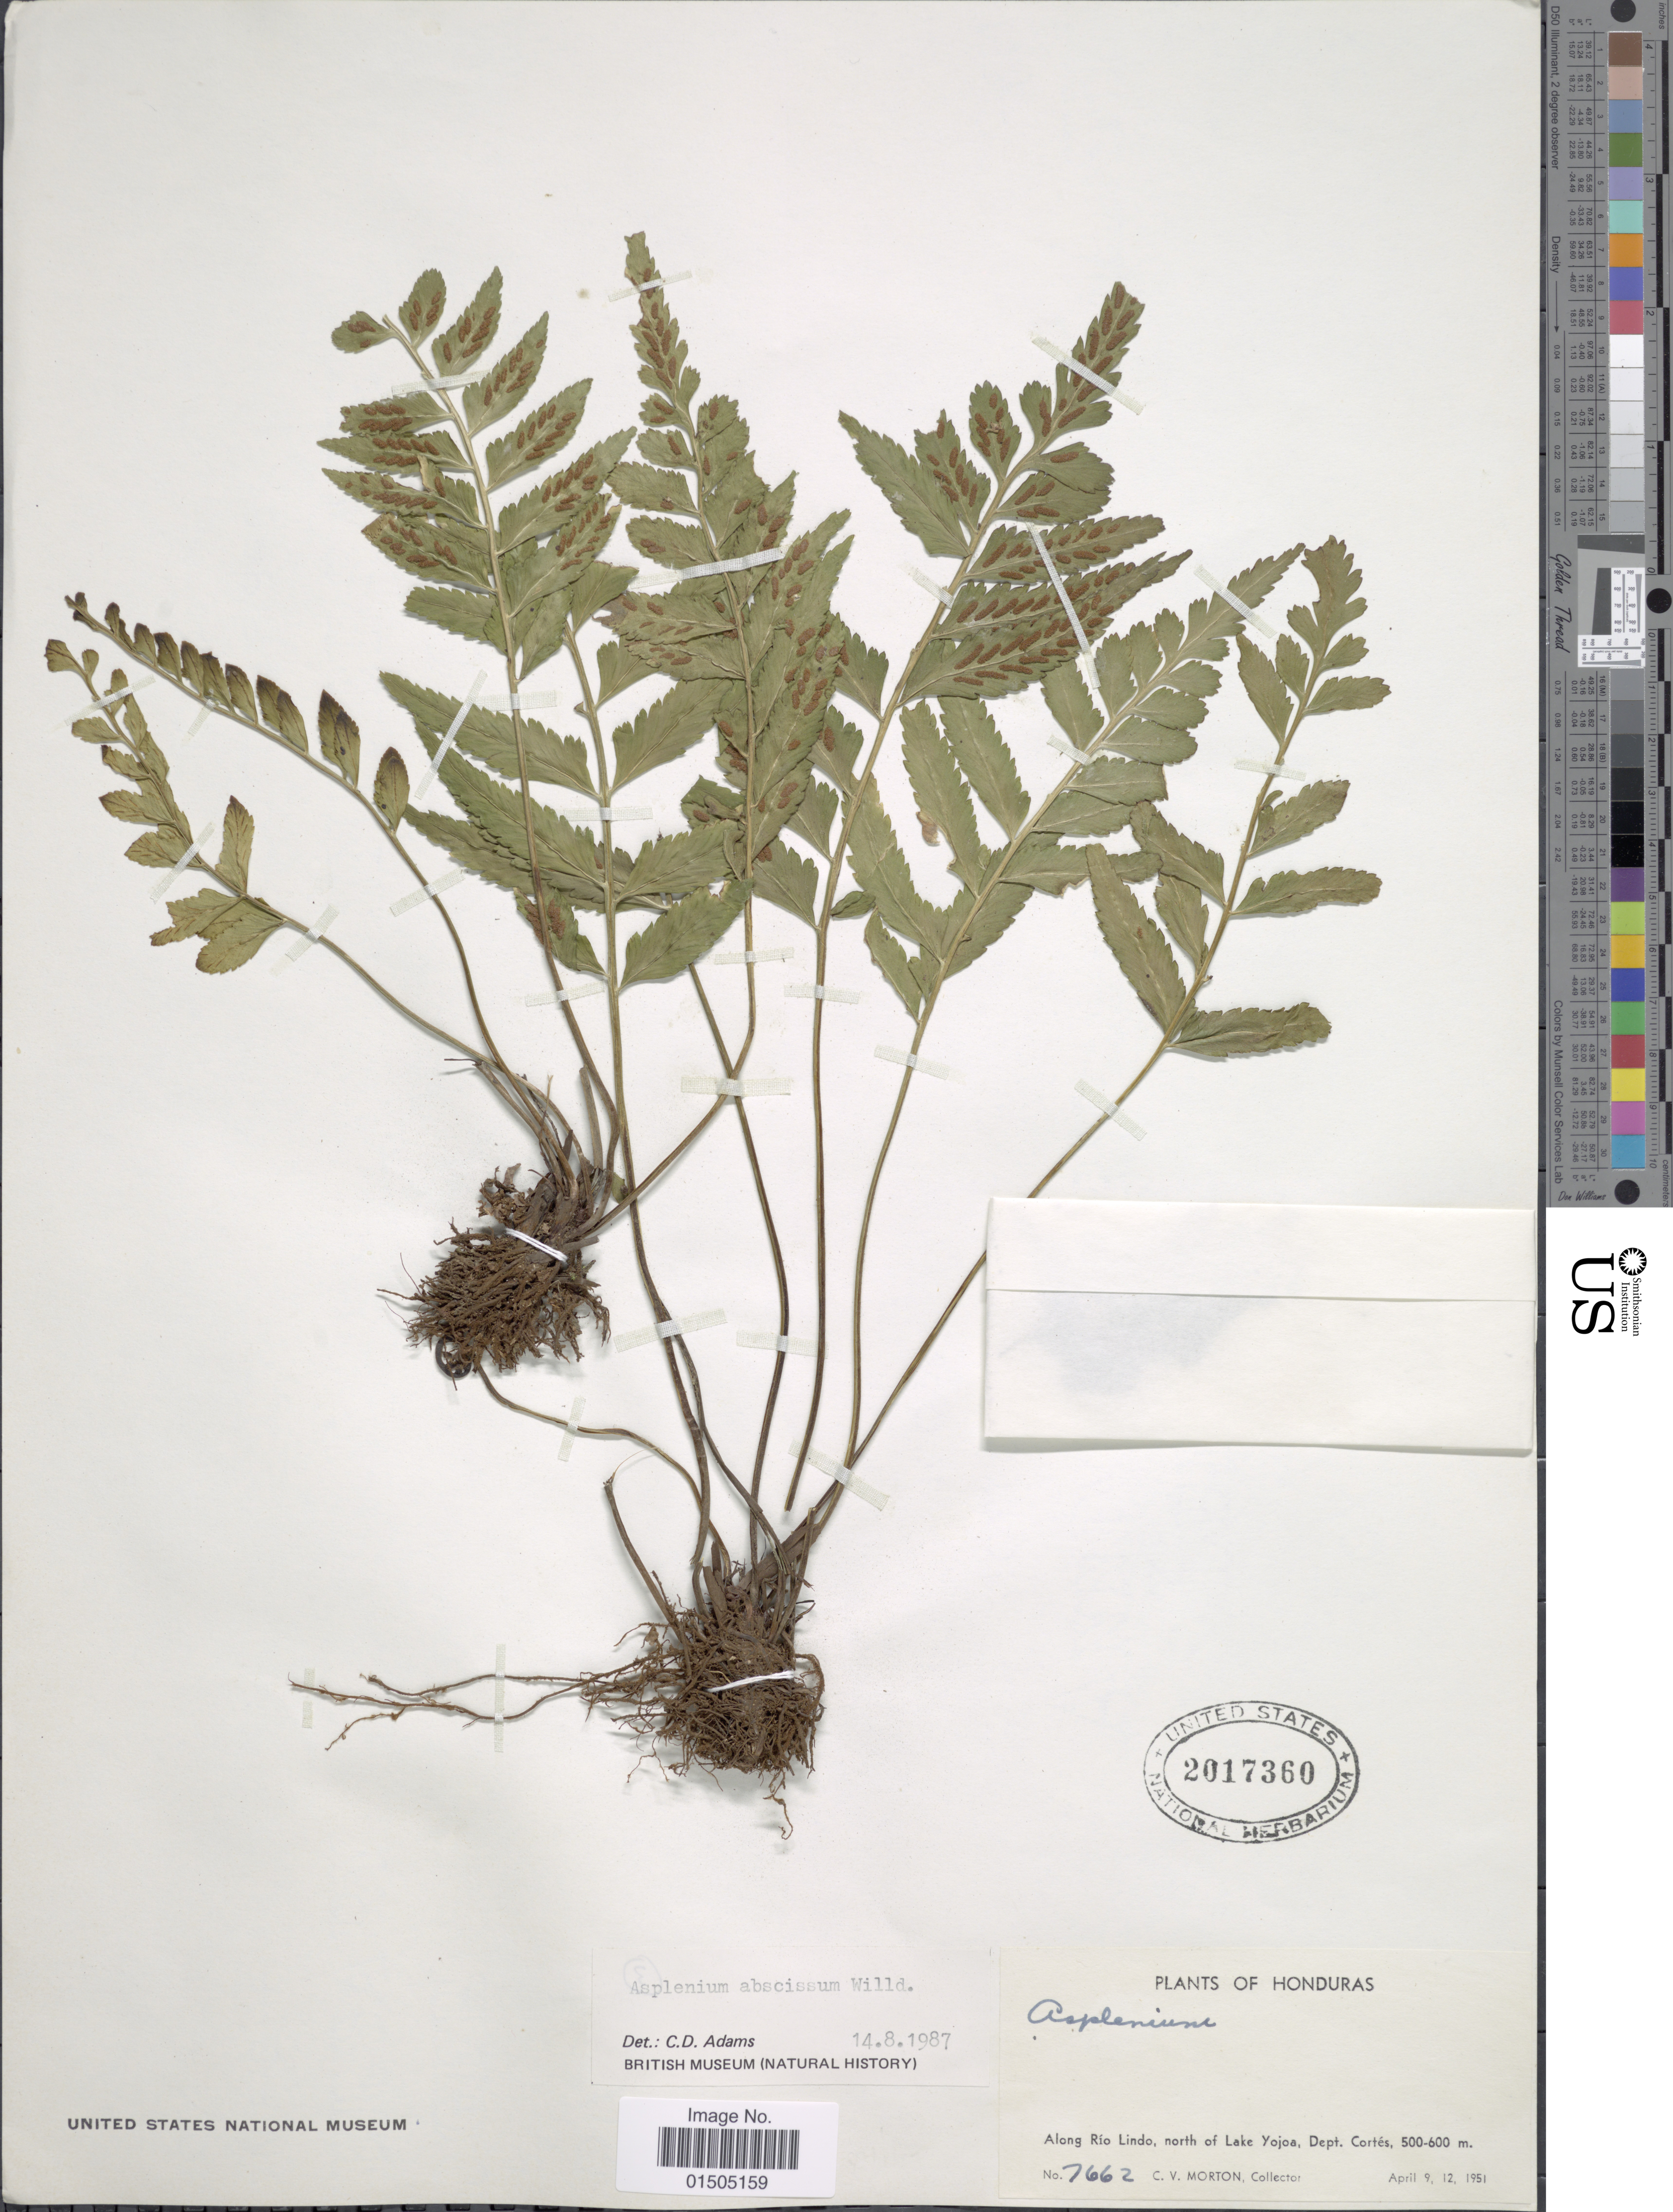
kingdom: Plantae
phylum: Tracheophyta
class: Polypodiopsida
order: Polypodiales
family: Aspleniaceae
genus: Asplenium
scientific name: Asplenium abscissum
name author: Willd.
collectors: C. V. Morton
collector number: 7662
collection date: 1951-04-09/1951-04-12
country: Honduras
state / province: Cortés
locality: Along Río Lindo, north of Lake Yojoa.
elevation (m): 500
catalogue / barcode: US 2017360